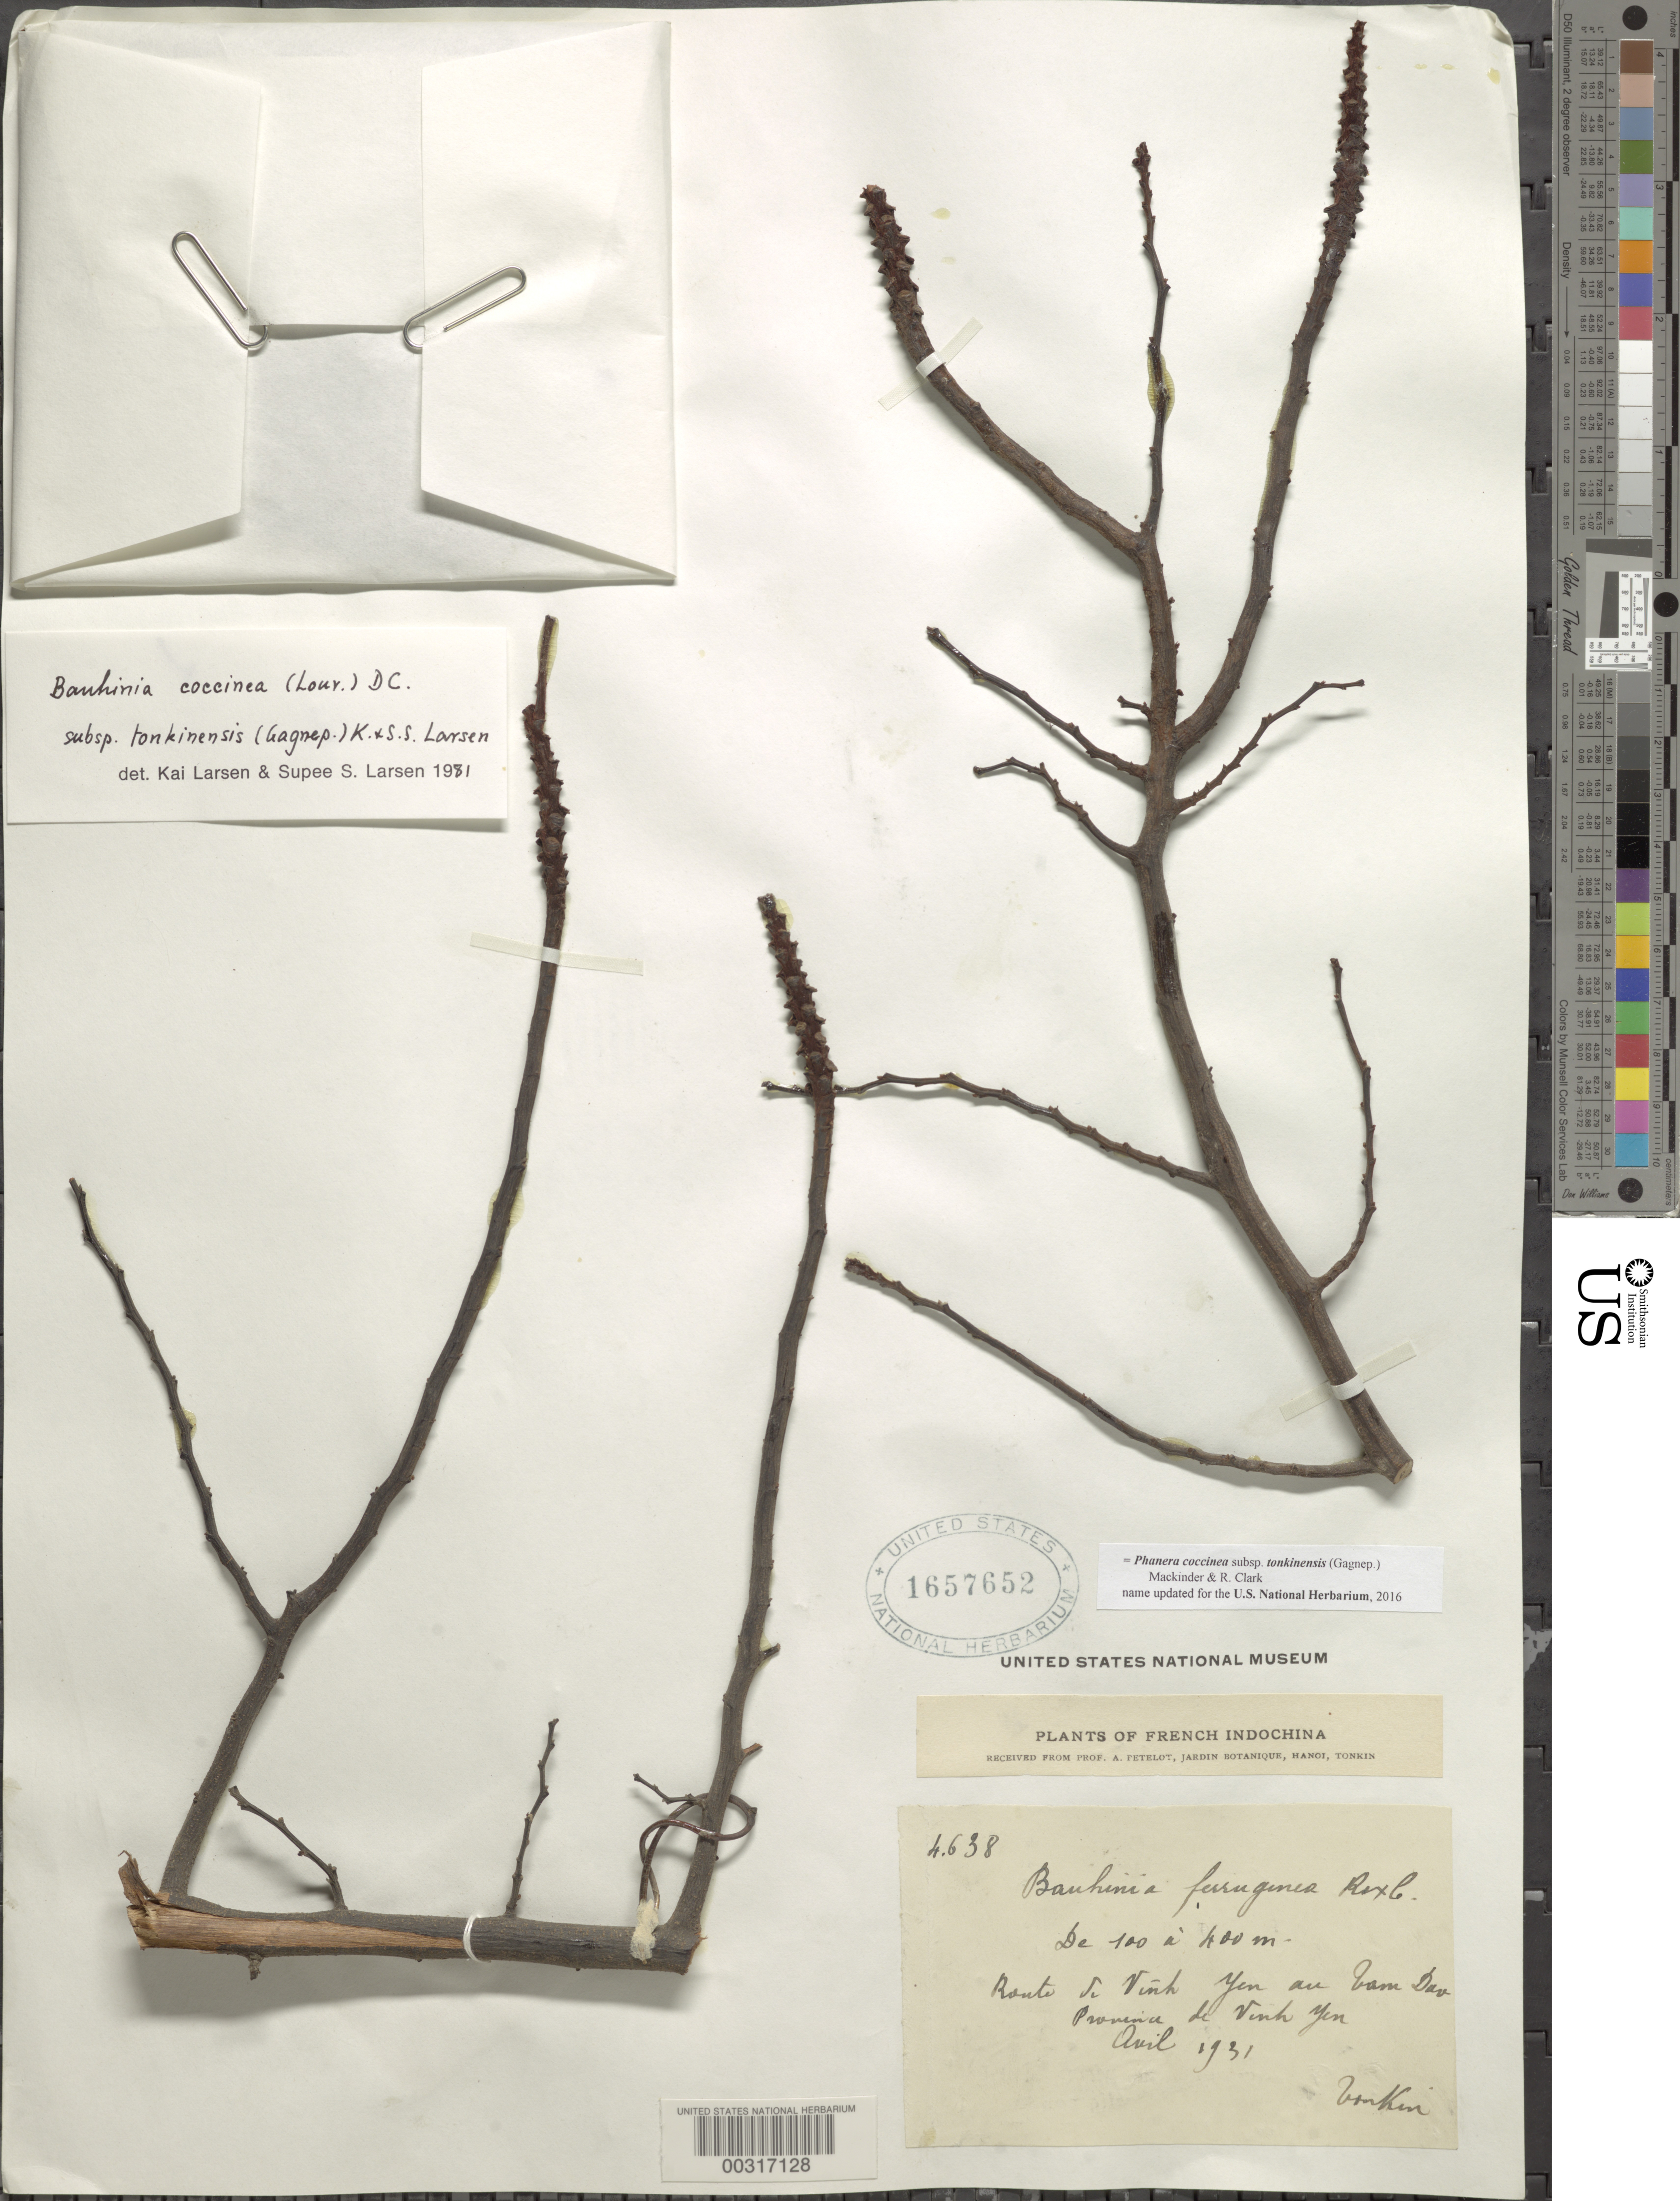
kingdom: Plantae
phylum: Tracheophyta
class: Magnoliopsida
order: Fabales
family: Fabaceae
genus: Phanera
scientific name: Phanera coccinea subsp. tonkinensis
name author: (Gagnep.) Mackinder & R. Clark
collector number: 4638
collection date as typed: Apr 1931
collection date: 1931-04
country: Vietnam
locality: Road to vinh yen to tam dav; province of vinh yen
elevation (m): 100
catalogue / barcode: US 1657652